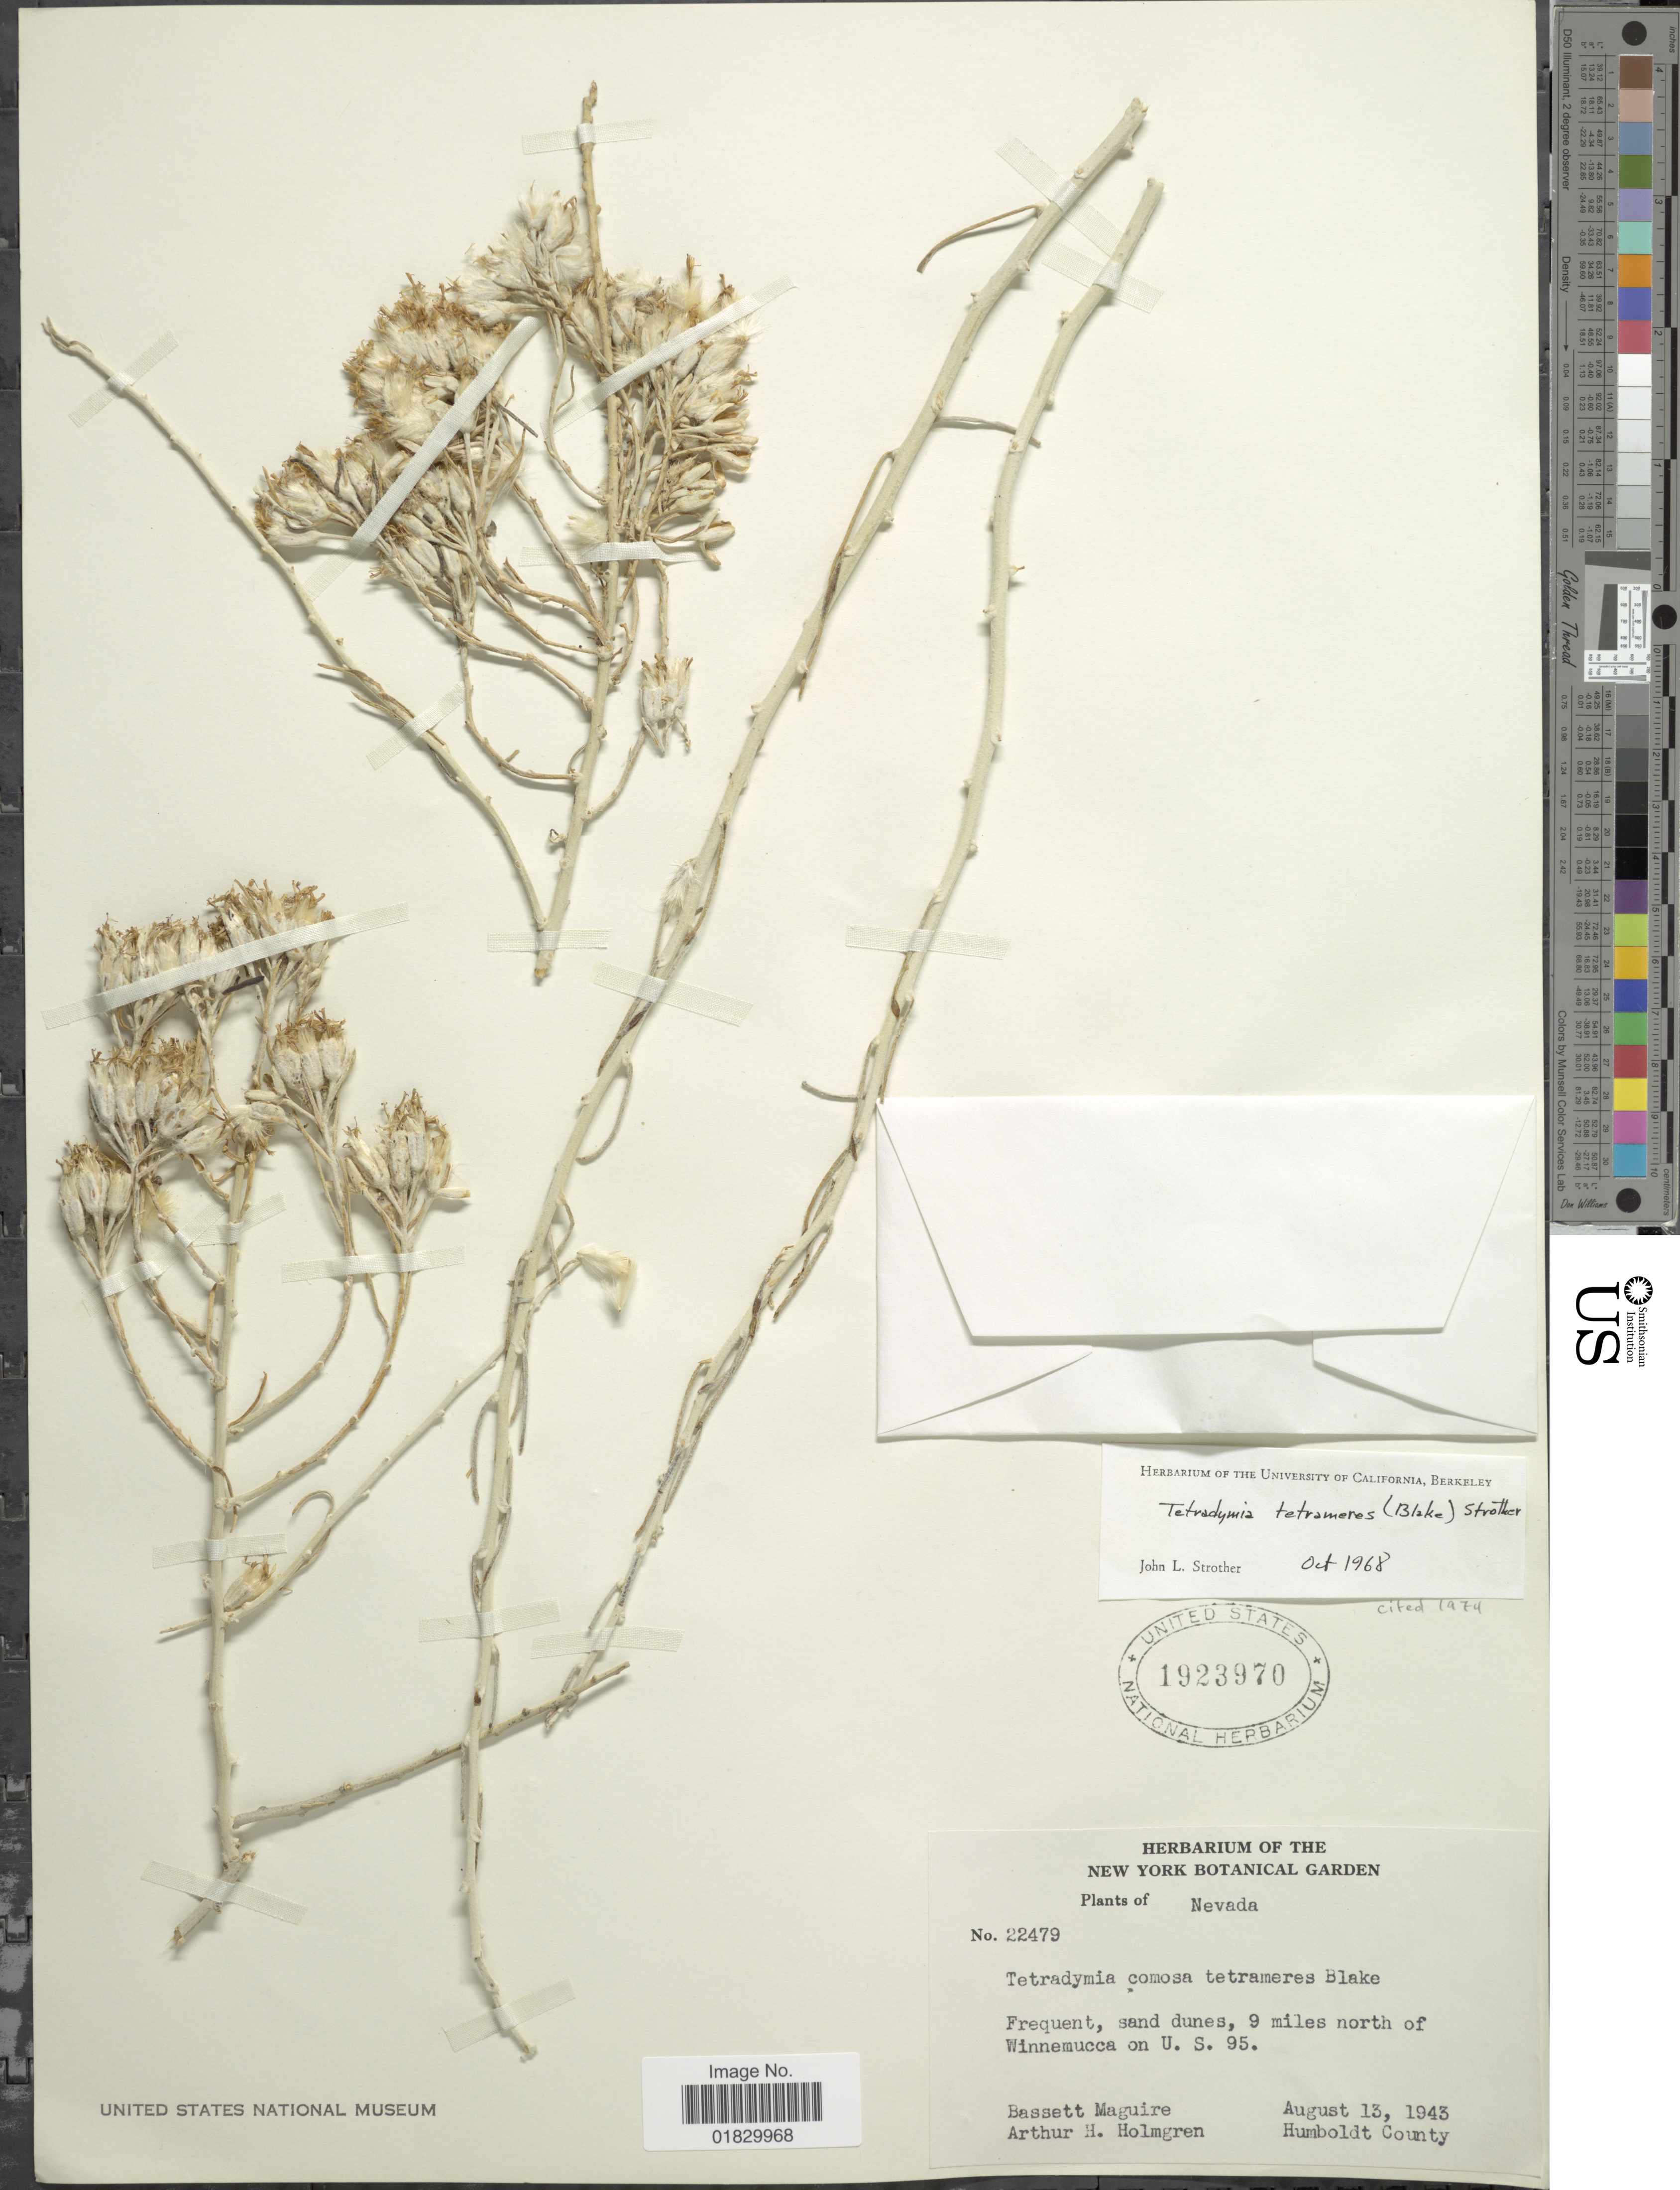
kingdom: Plantae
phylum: Tracheophyta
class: Magnoliopsida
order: Asterales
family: Asteraceae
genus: Tetradymia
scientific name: Tetradymia tetrameres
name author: (S.F. Blake) Strother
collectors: B. Maguire & A. H. Holmgren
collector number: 22479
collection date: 1943-08-13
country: United States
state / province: Nevada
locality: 9 miles north of Winnemucca on U. S. 95, Humboldt County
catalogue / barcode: US 1923970